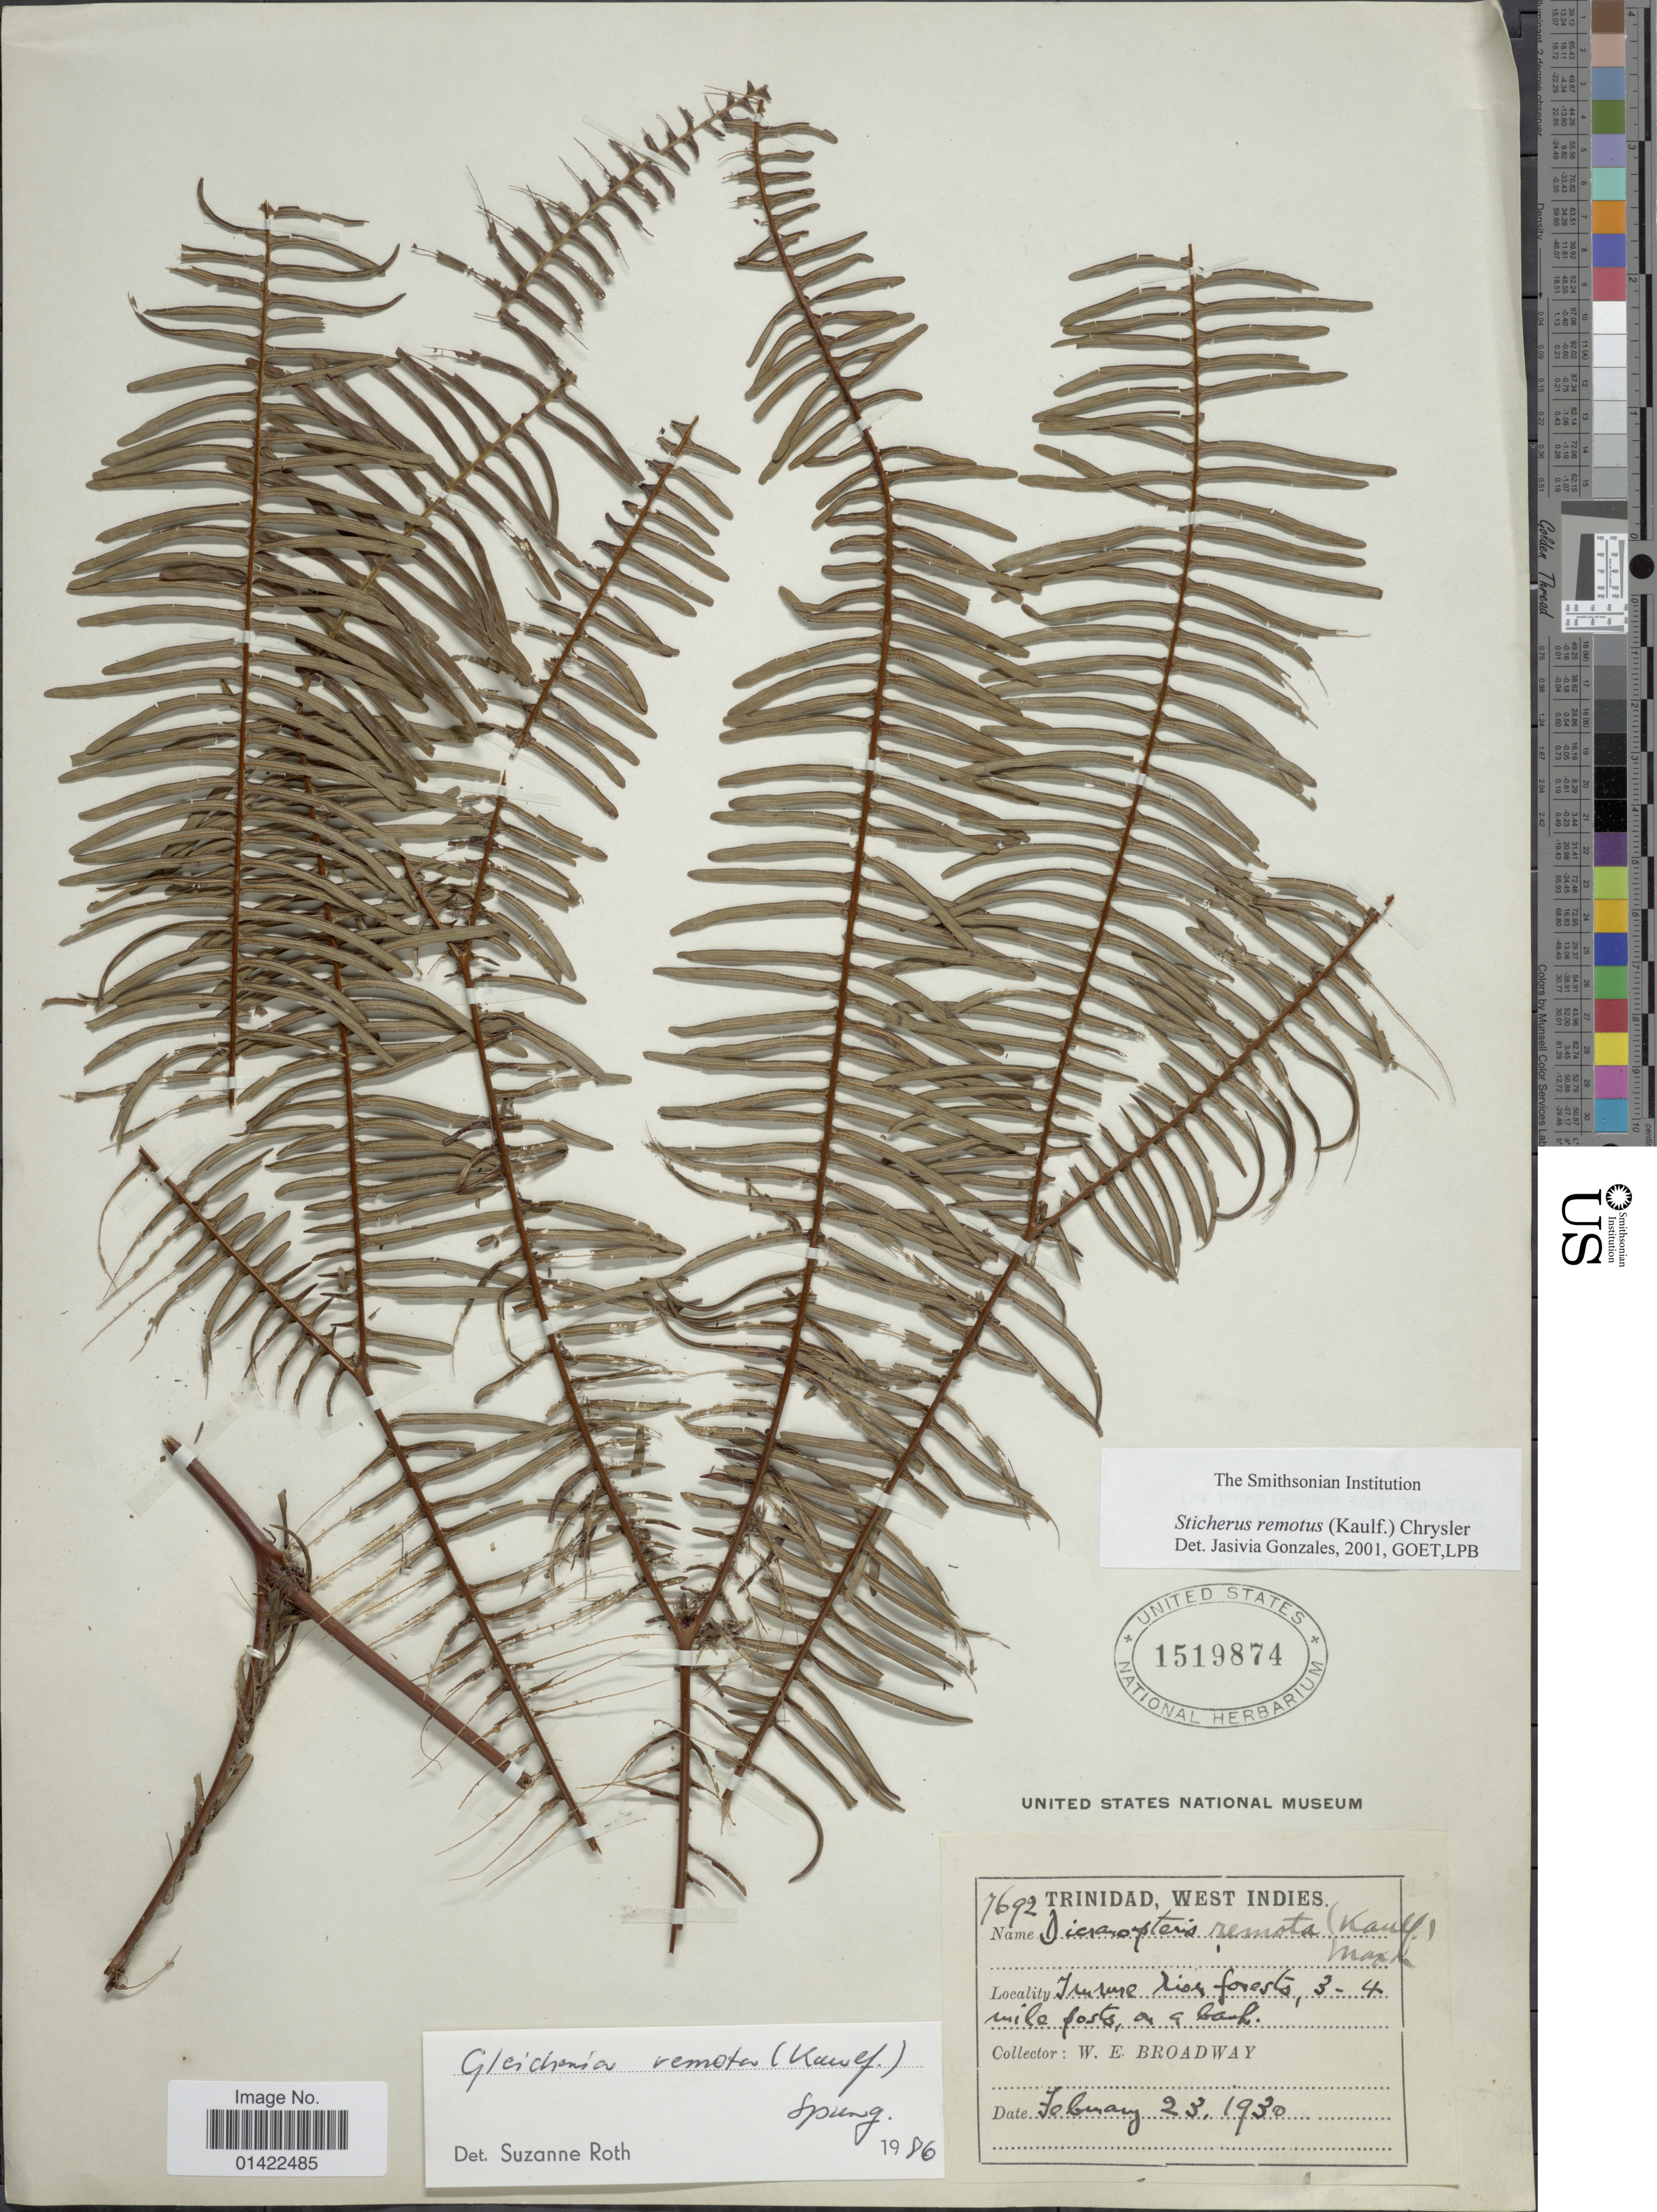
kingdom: Plantae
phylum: Tracheophyta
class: Polypodiopsida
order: Gleicheniales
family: Gleicheniaceae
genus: Sticherus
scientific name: Sticherus remotus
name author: (Kaulf.) Chrysler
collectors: W. E. Broadway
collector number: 7692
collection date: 1930-02-23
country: Trinidad and Tobago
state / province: Trinidad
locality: West Indies, Turure forests, 3-4 mile posts, on a bank.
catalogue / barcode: US 1519874